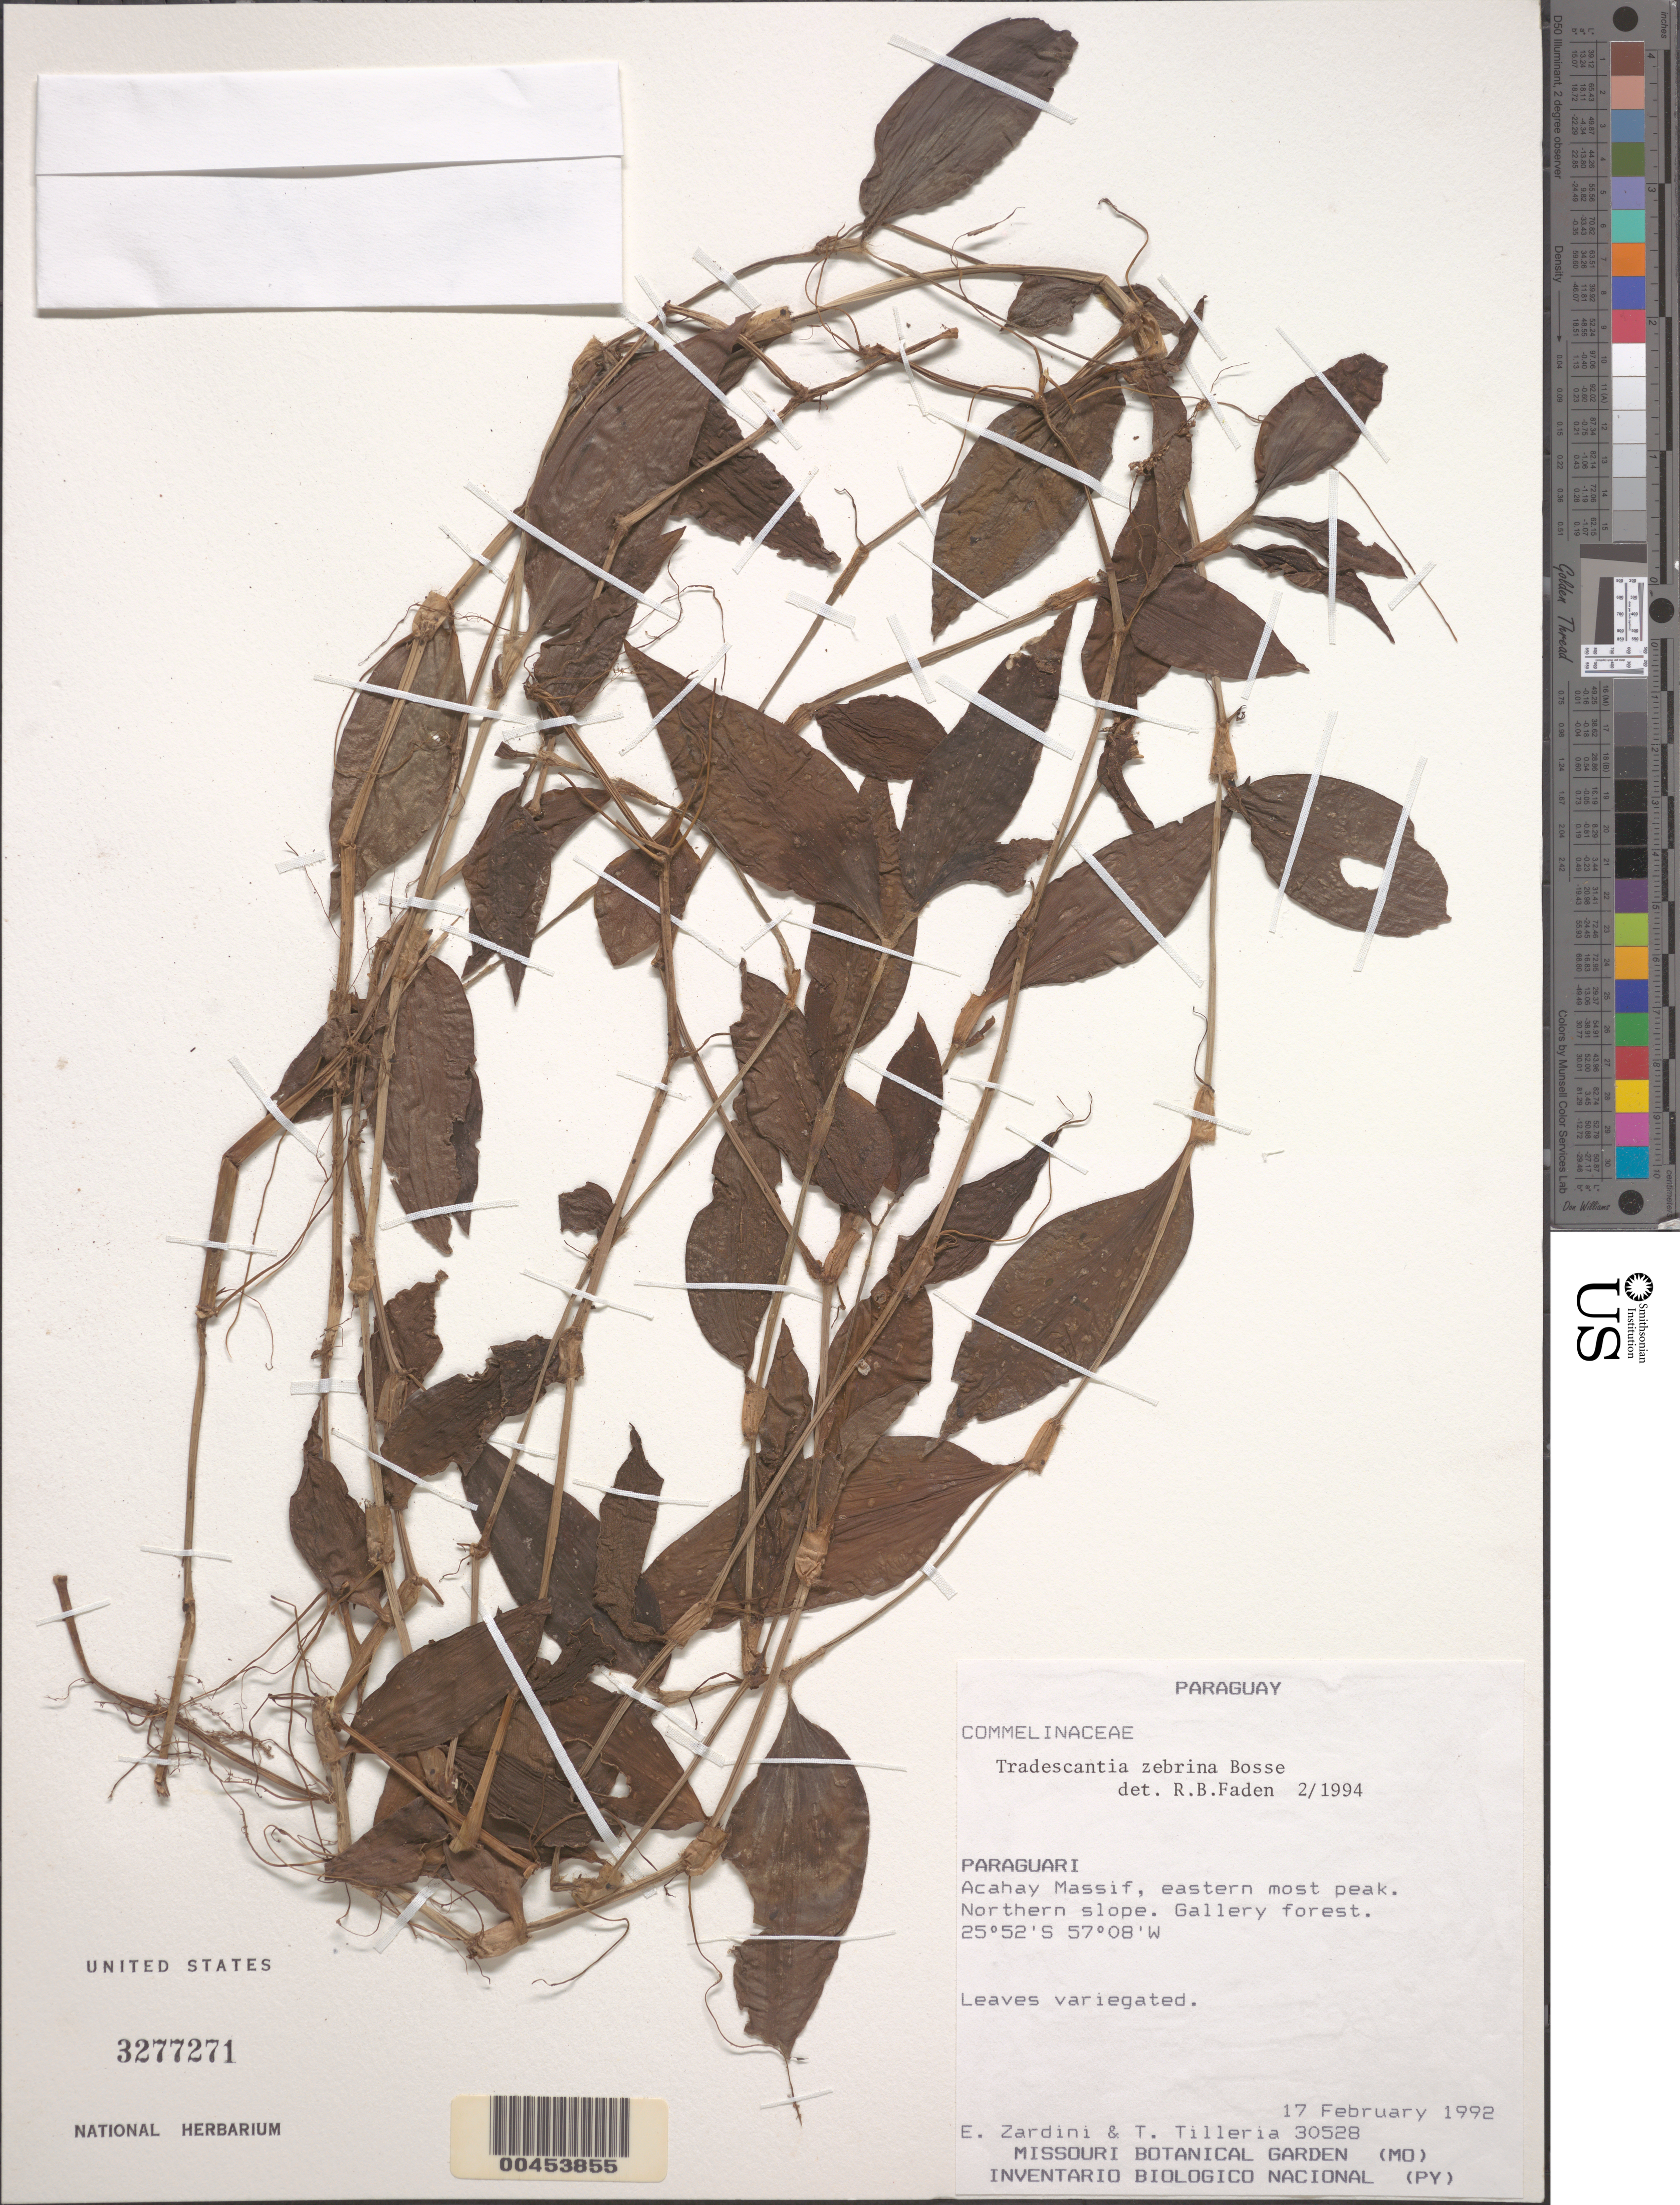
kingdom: Plantae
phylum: Tracheophyta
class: Liliopsida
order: Commelinales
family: Commelinaceae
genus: Tradescantia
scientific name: Tradescantia zebrina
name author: Bosse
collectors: E. M. Zardini & T. Tilleria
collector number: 30528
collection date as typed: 17 Feb 1992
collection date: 1992-02-17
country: Paraguay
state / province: Paraguarí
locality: Acahay massif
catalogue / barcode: US 3277271